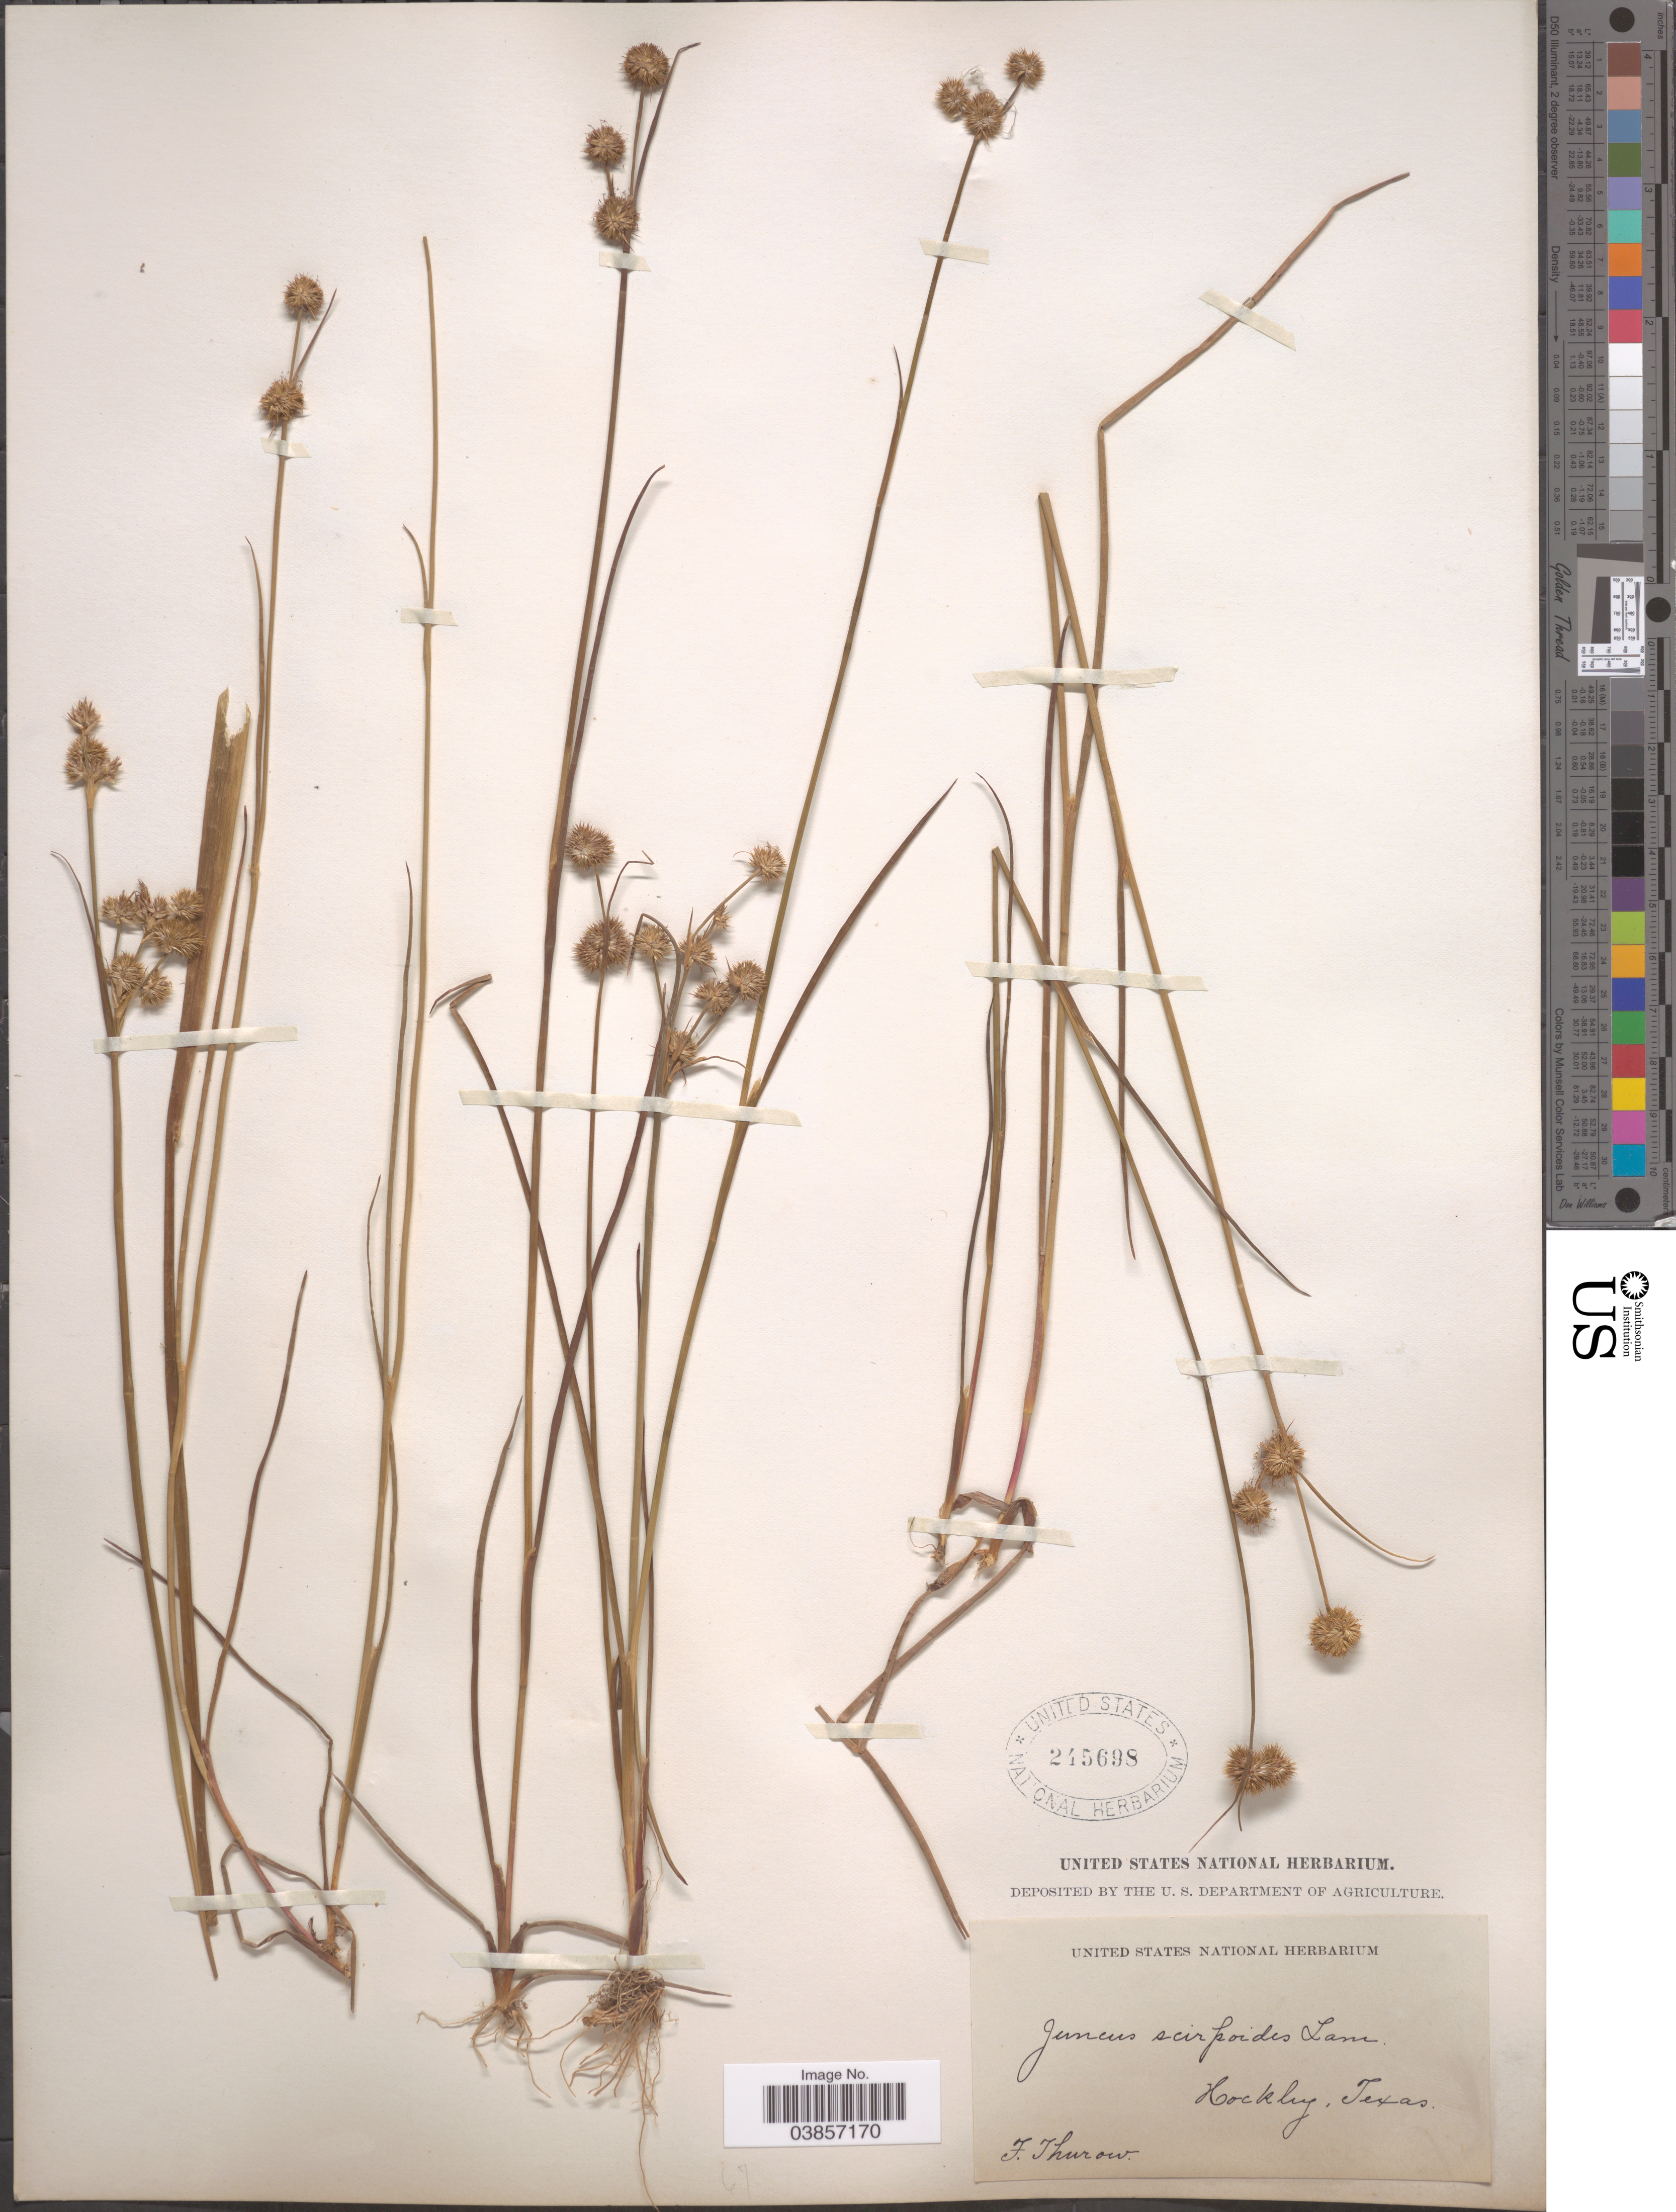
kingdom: Plantae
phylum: Tracheophyta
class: Liliopsida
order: Poales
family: Juncaceae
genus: Juncus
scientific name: Juncus scirpoides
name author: Lam.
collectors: F. W. Thurow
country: United States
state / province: Texas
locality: Hockley.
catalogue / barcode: US 245698